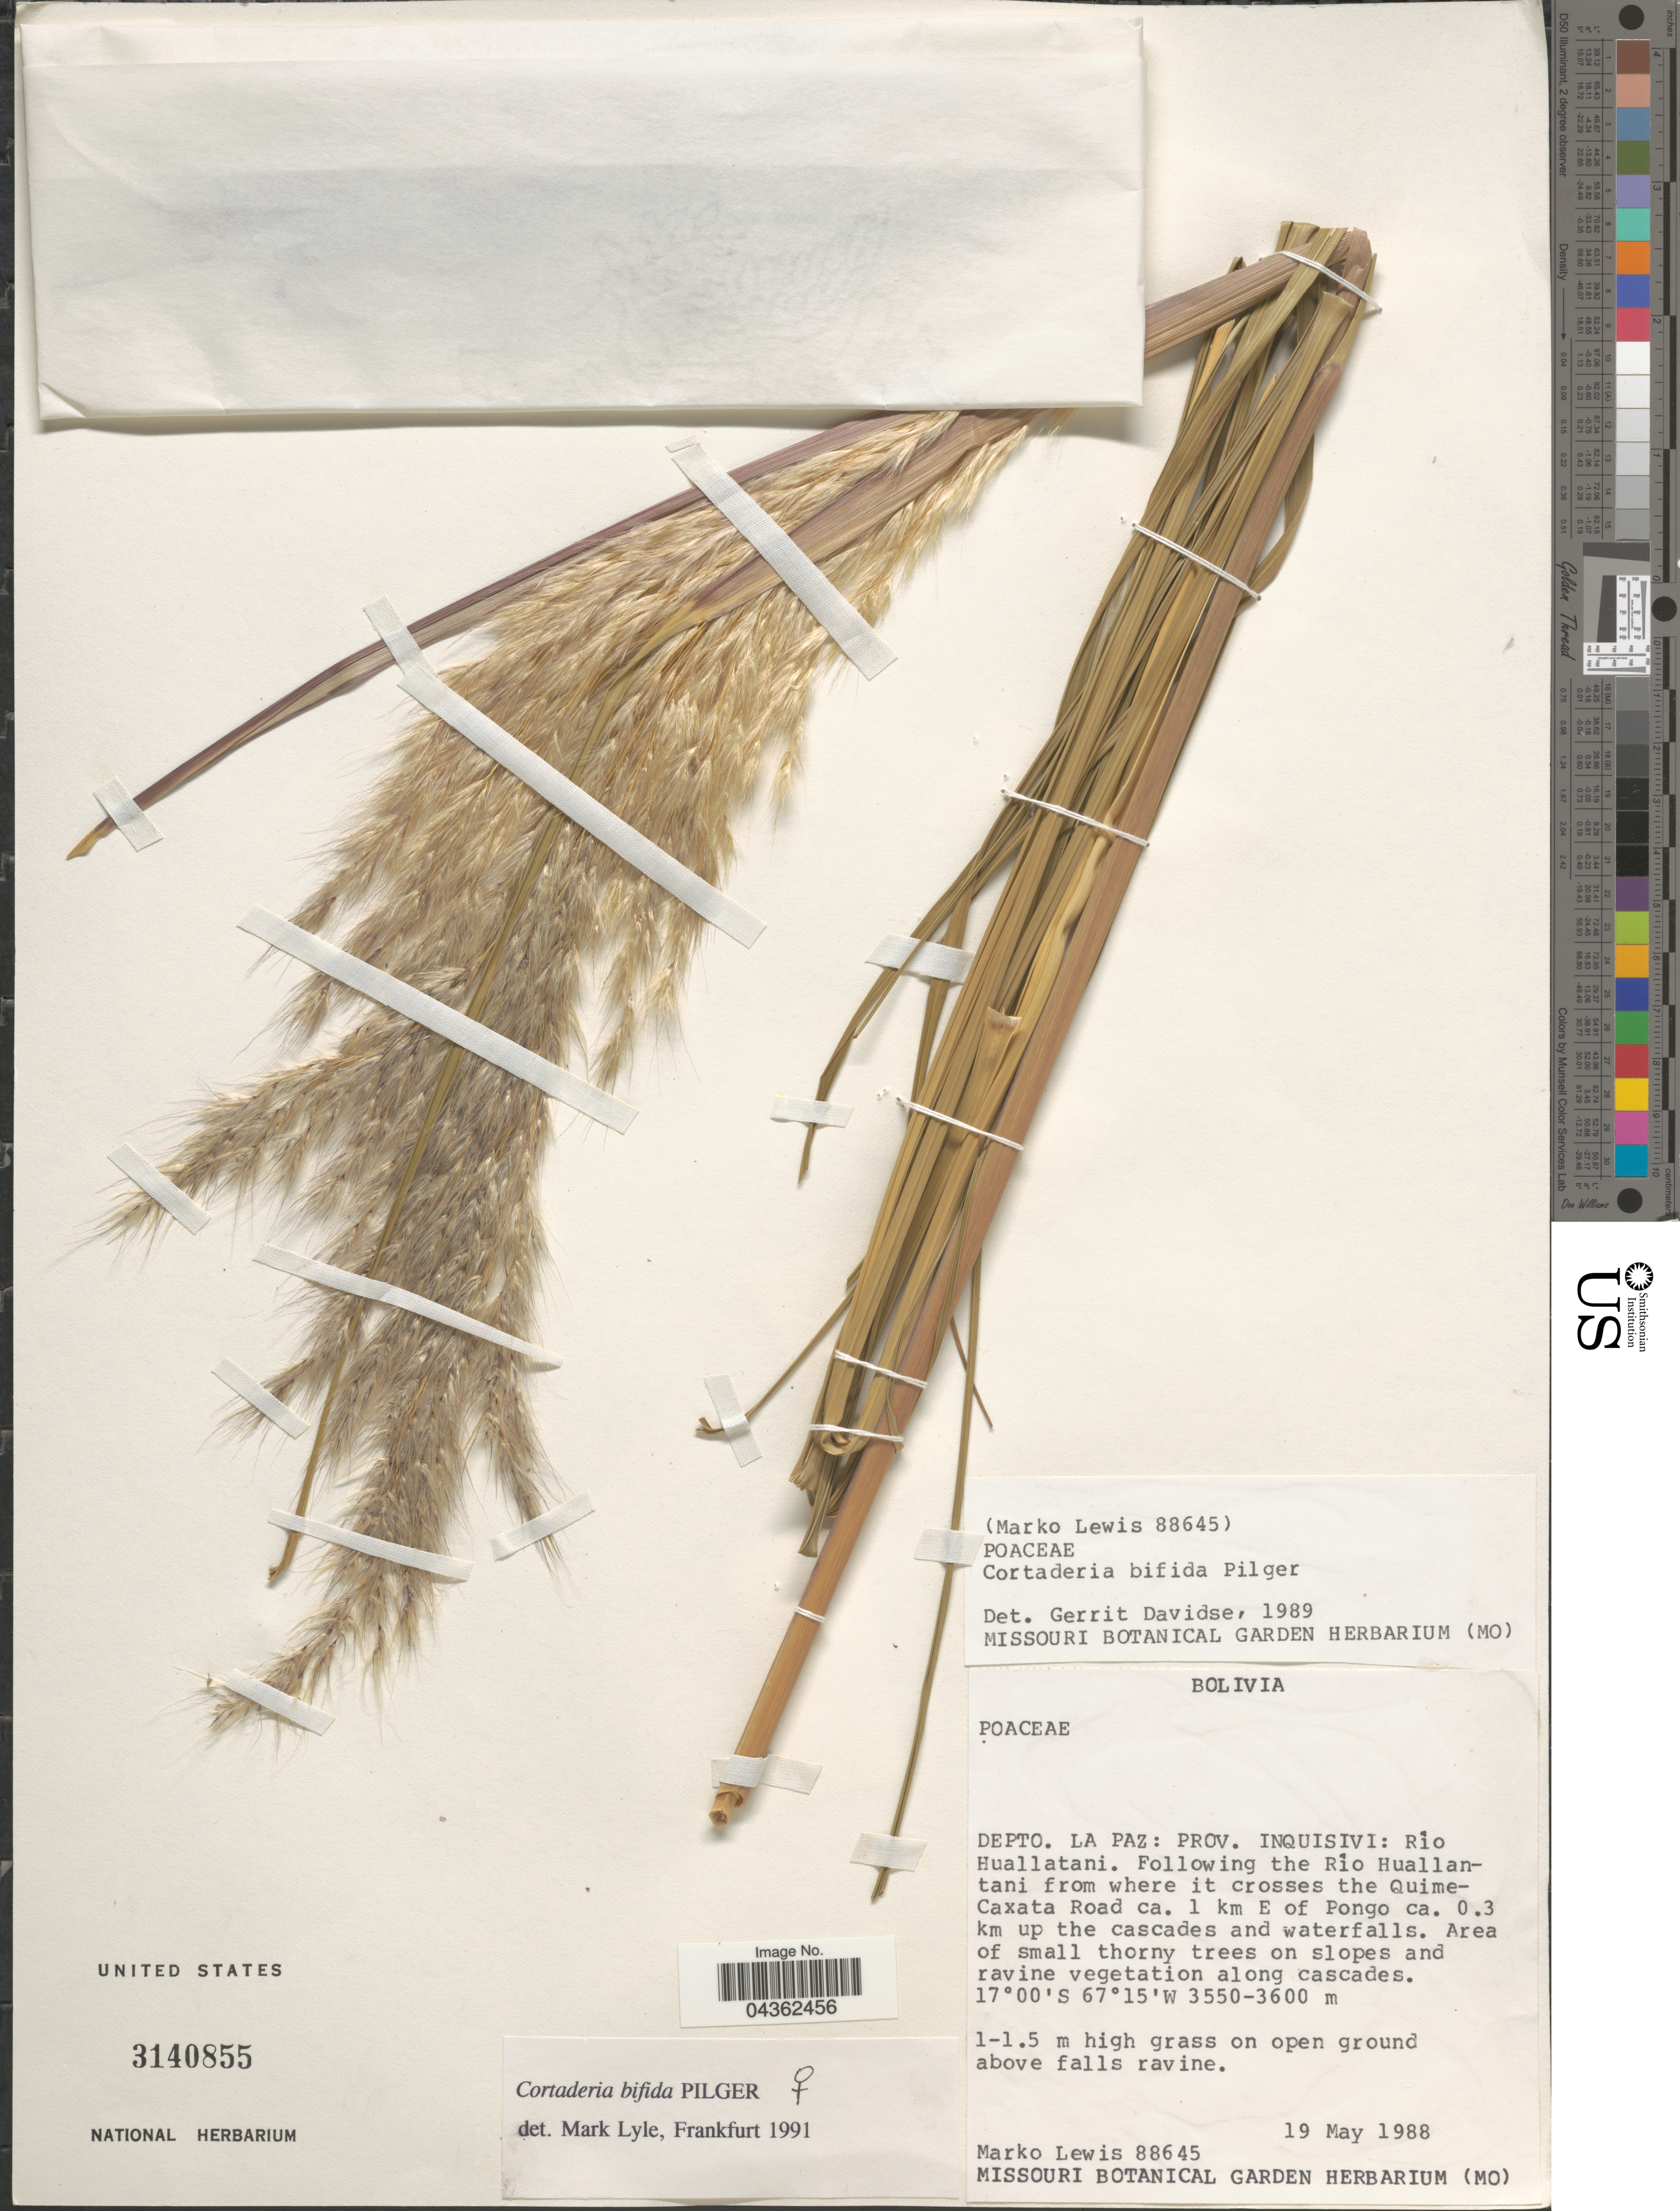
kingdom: Plantae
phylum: Tracheophyta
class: Liliopsida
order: Poales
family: Poaceae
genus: Cortaderia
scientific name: Cortaderia bifida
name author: Pilg.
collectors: M. A. Lewis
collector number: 88645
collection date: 1988-05-19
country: Bolivia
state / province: La Paz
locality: Depto. La Paz: Prov. Inquisivi: Rio Huallatani. Following the Río Huallantani from where it crosses the Quime-Caxata Road ca. 1 km E of Pongo ca. 0.3 km up the cascades and waterfalls.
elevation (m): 3550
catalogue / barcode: US 3140855